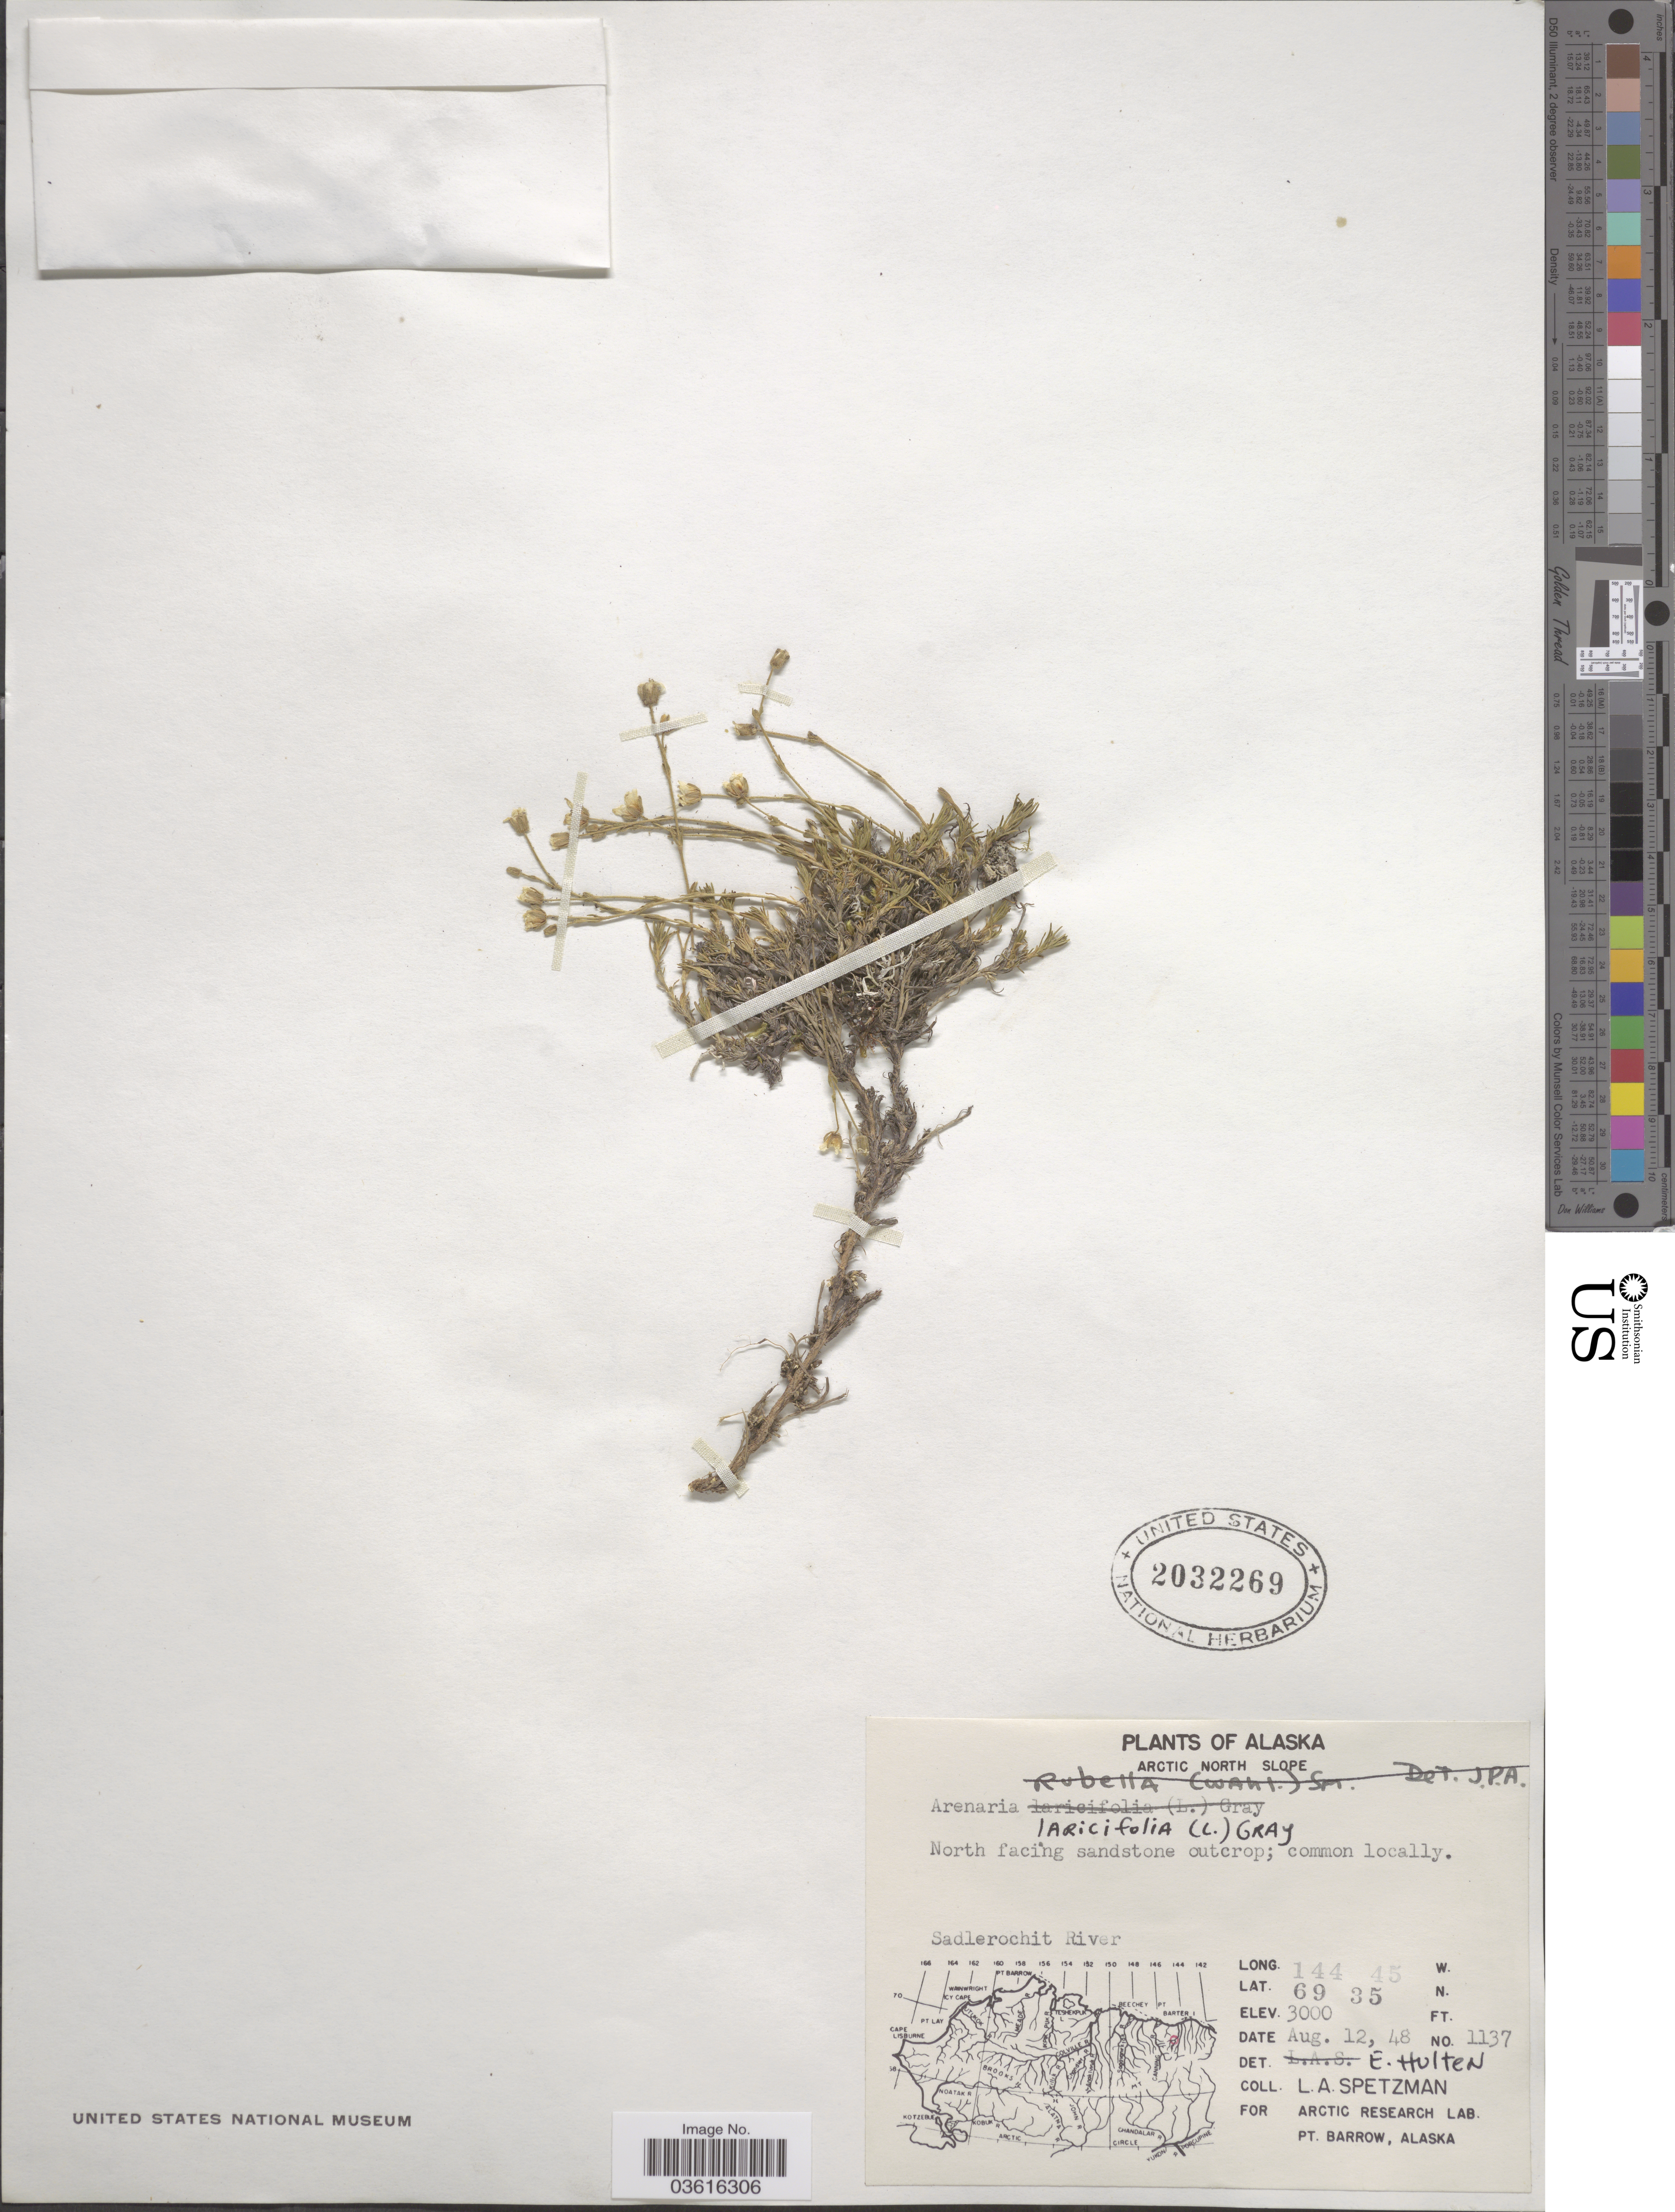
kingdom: Plantae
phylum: Tracheophyta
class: Magnoliopsida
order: Caryophyllales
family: Caryophyllaceae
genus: Cherleria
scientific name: Cherleria obtusiloba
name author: (Rydb.) A.J. Moore & Dillenb.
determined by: Strong, M. T., (US), Smithsonian Institution - National Museum of Natural History (UNITED STATES)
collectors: L. Spetzman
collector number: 1137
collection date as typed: Transcribed d/m/y: 12/8/48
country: United States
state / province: Alaska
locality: Arctic North slope. North facing sandstone outcrop. Sadlerochit River.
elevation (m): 914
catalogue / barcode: US 2032269